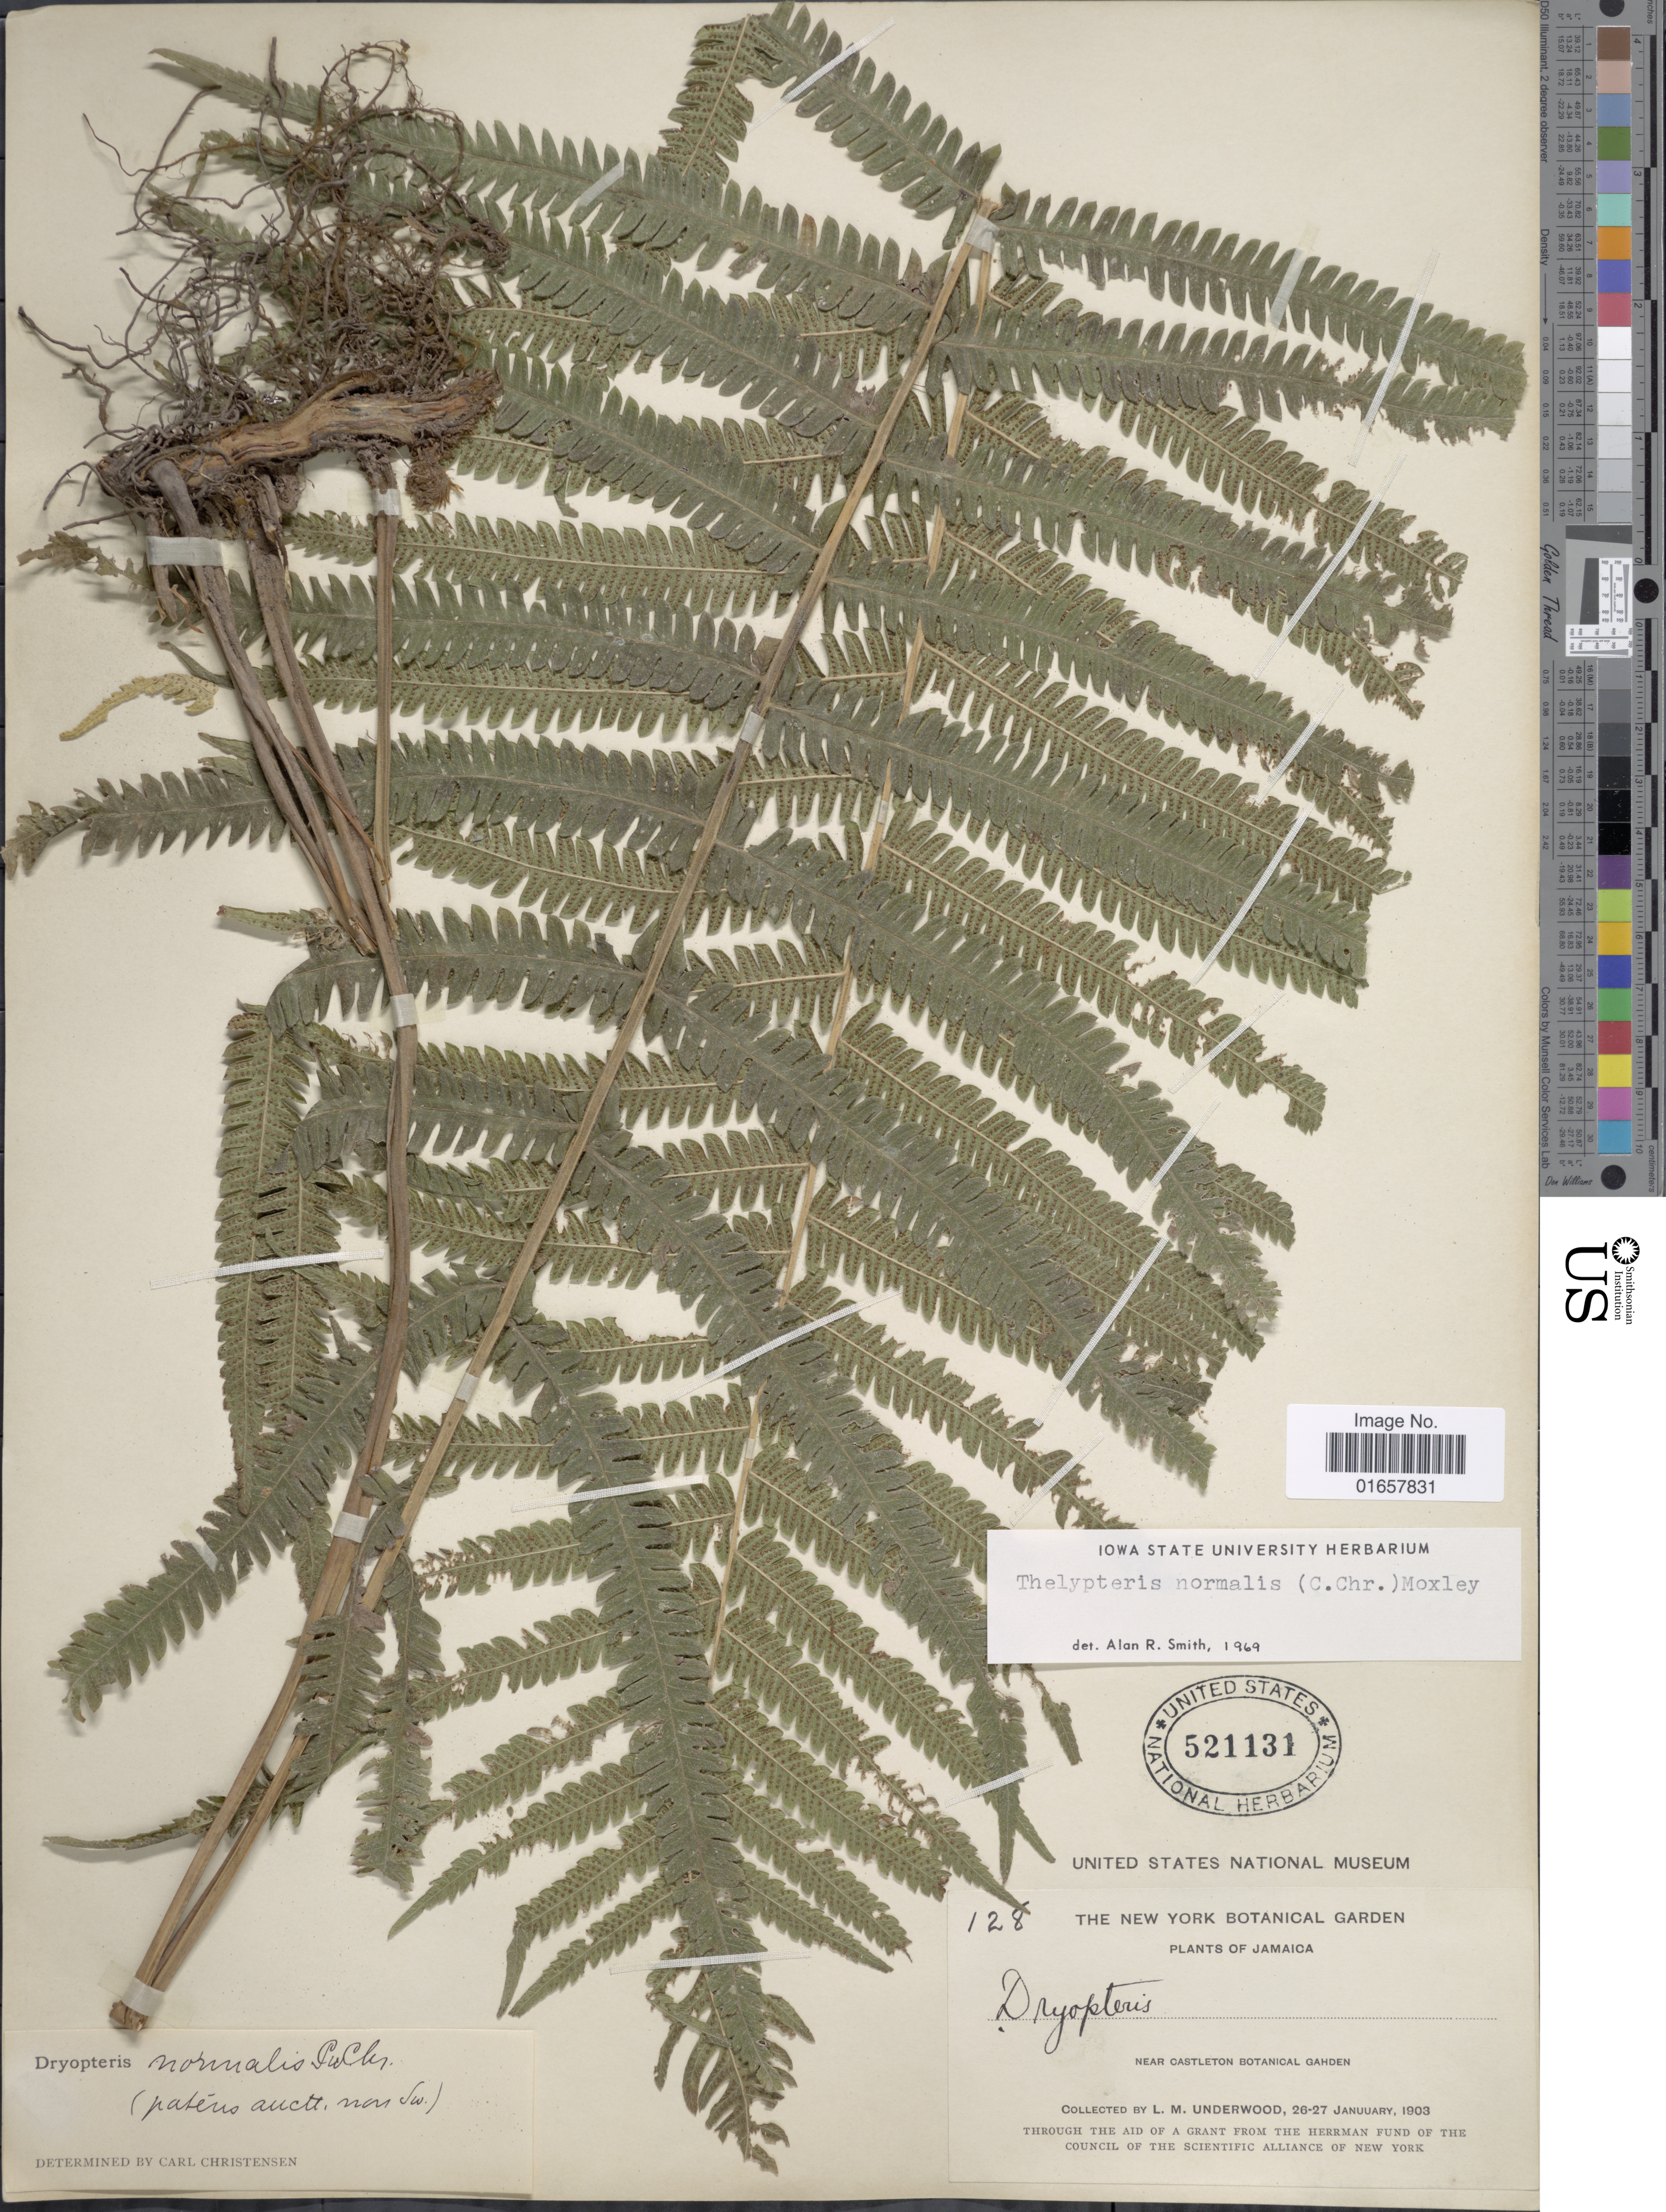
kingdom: Plantae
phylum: Tracheophyta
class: Polypodiopsida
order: Polypodiales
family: Thelypteridaceae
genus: Christella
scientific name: Christella kunthii comb. ined.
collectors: L. M. Underwood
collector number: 128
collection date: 1903-01-26/1903-01-27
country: Jamaica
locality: Jamaica, near Castelon Botanical Gahden.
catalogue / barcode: US 521131